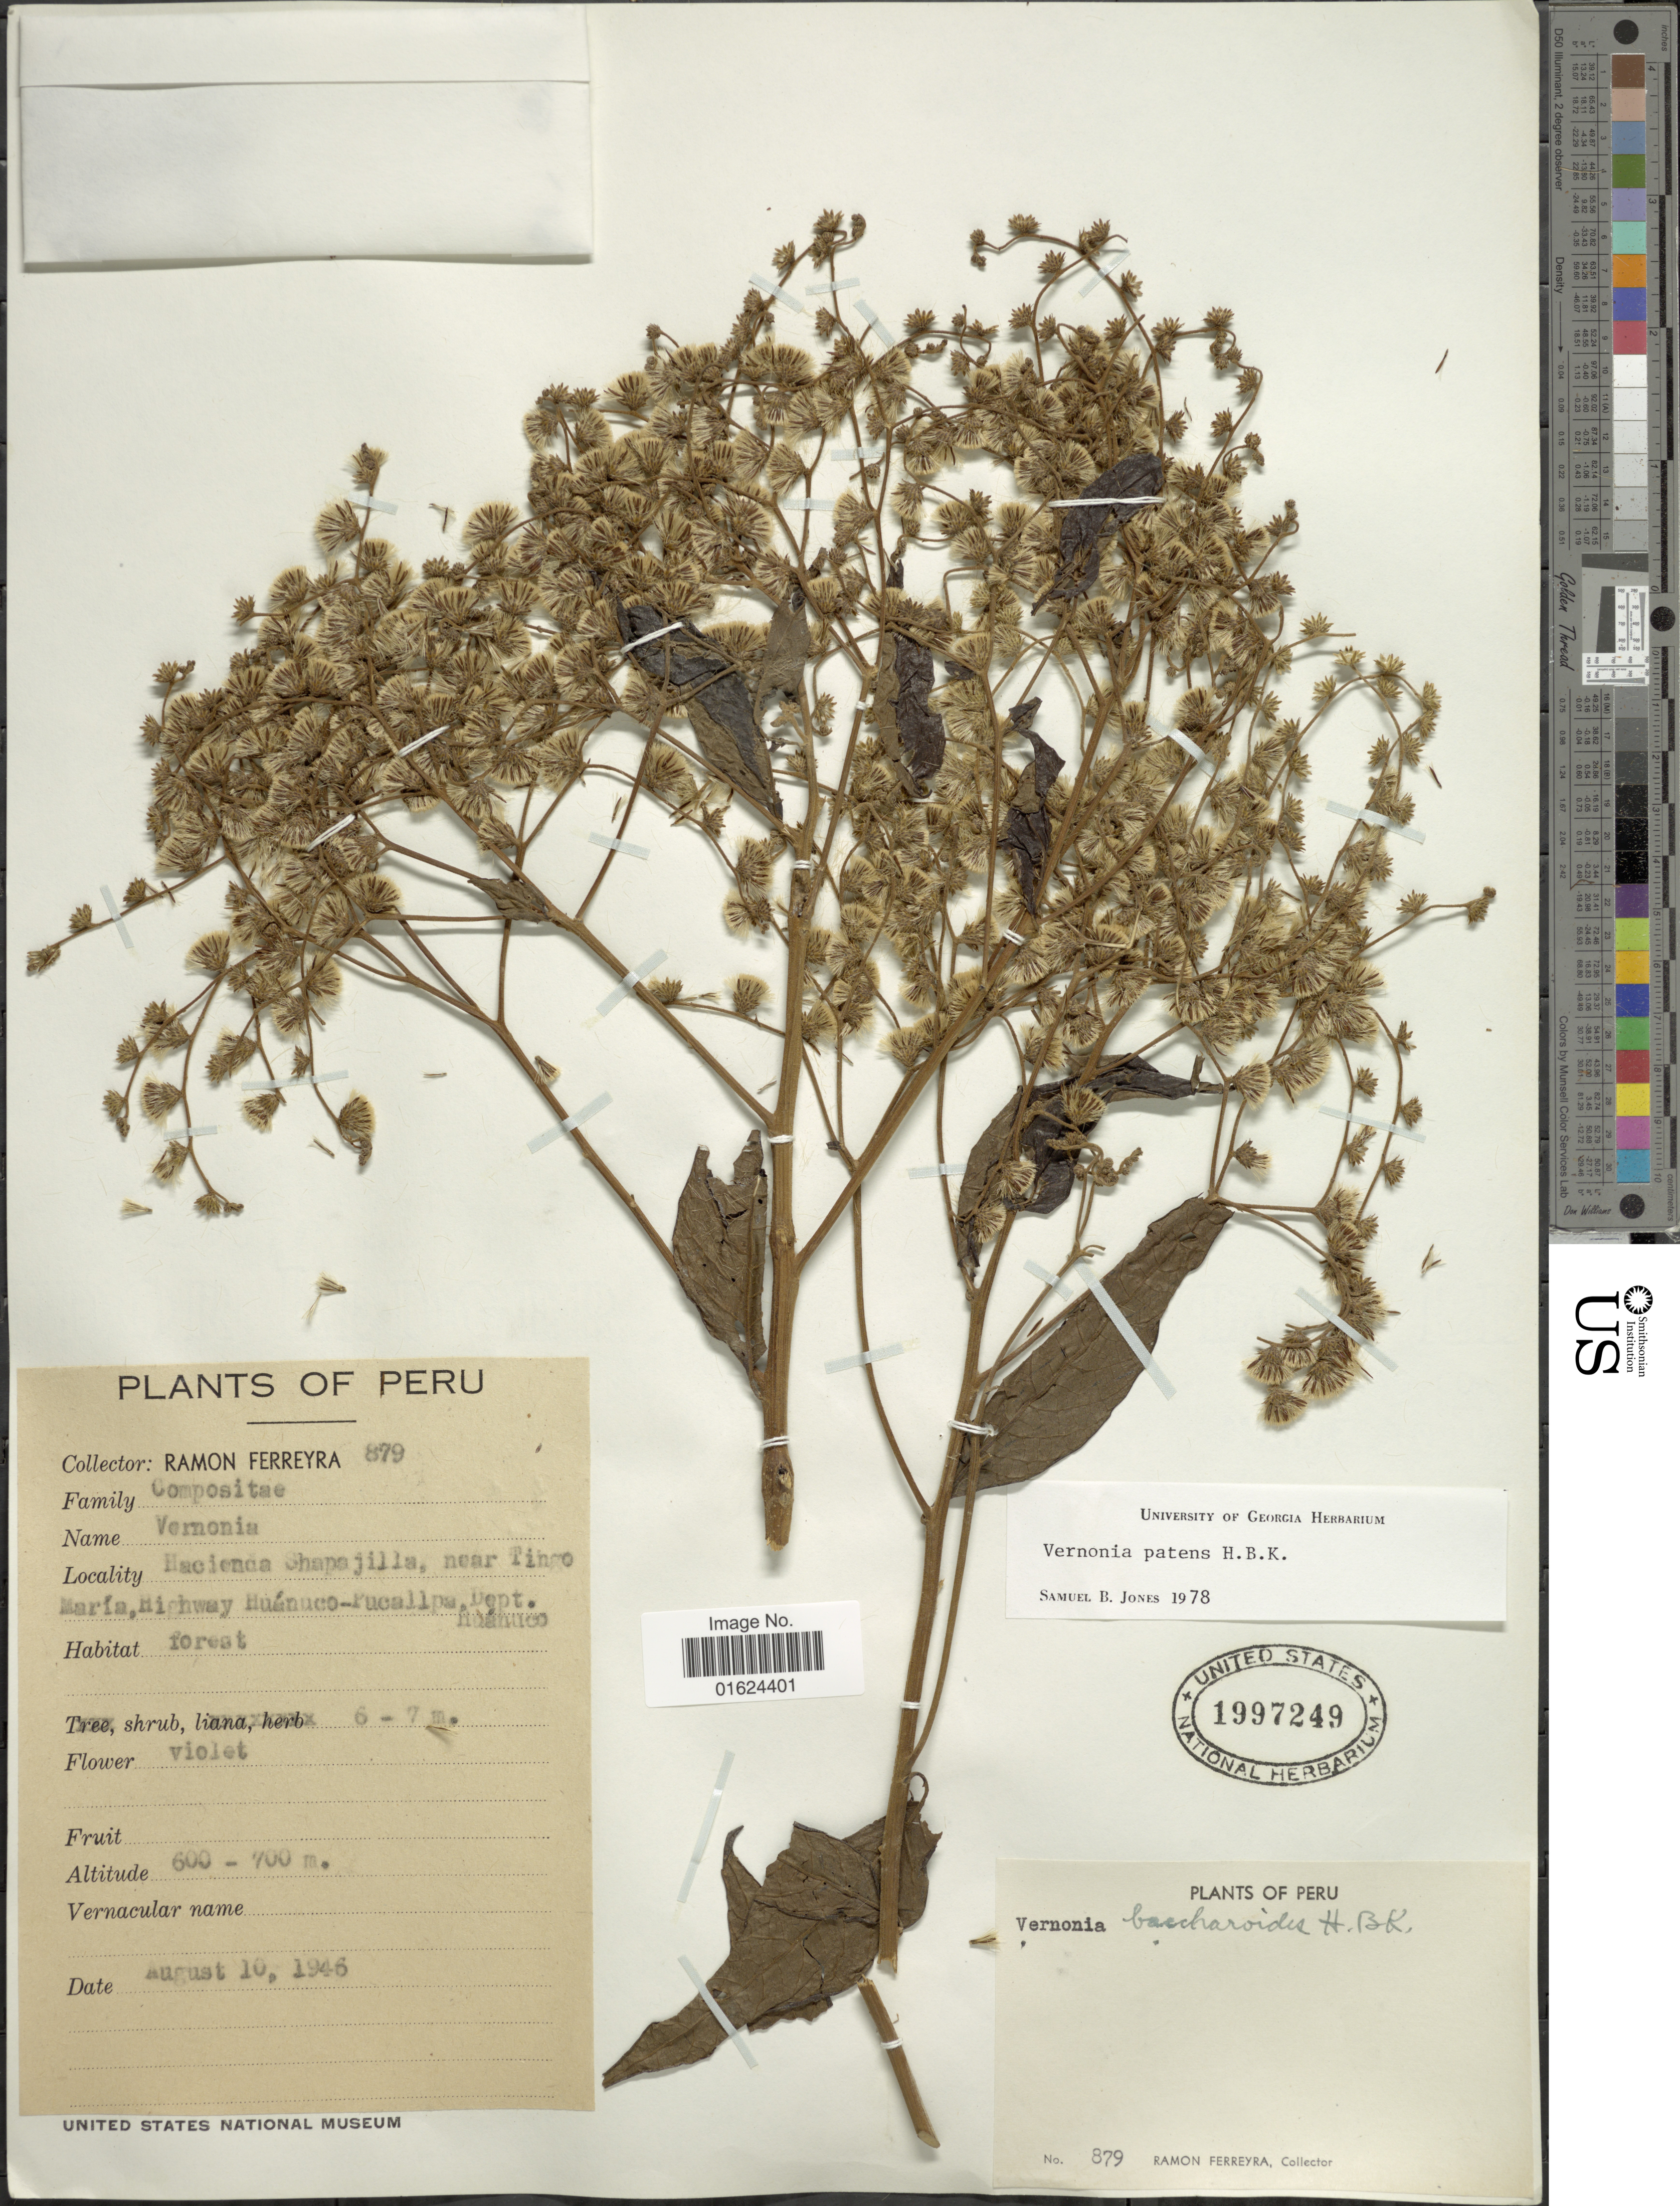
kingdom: Plantae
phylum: Tracheophyta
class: Magnoliopsida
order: Asterales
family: Asteraceae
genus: Vernonanthura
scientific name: Vernonanthura patens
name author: (Kunth) H. Rob.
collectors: R. A. Ferreyra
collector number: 879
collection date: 1946-08-10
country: Peru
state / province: Huánuco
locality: Hacienda Shapajilla, near Tingo María, Highway Huánuco - Pucallpa, Dept. Huánuco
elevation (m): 600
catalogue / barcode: US 1997249